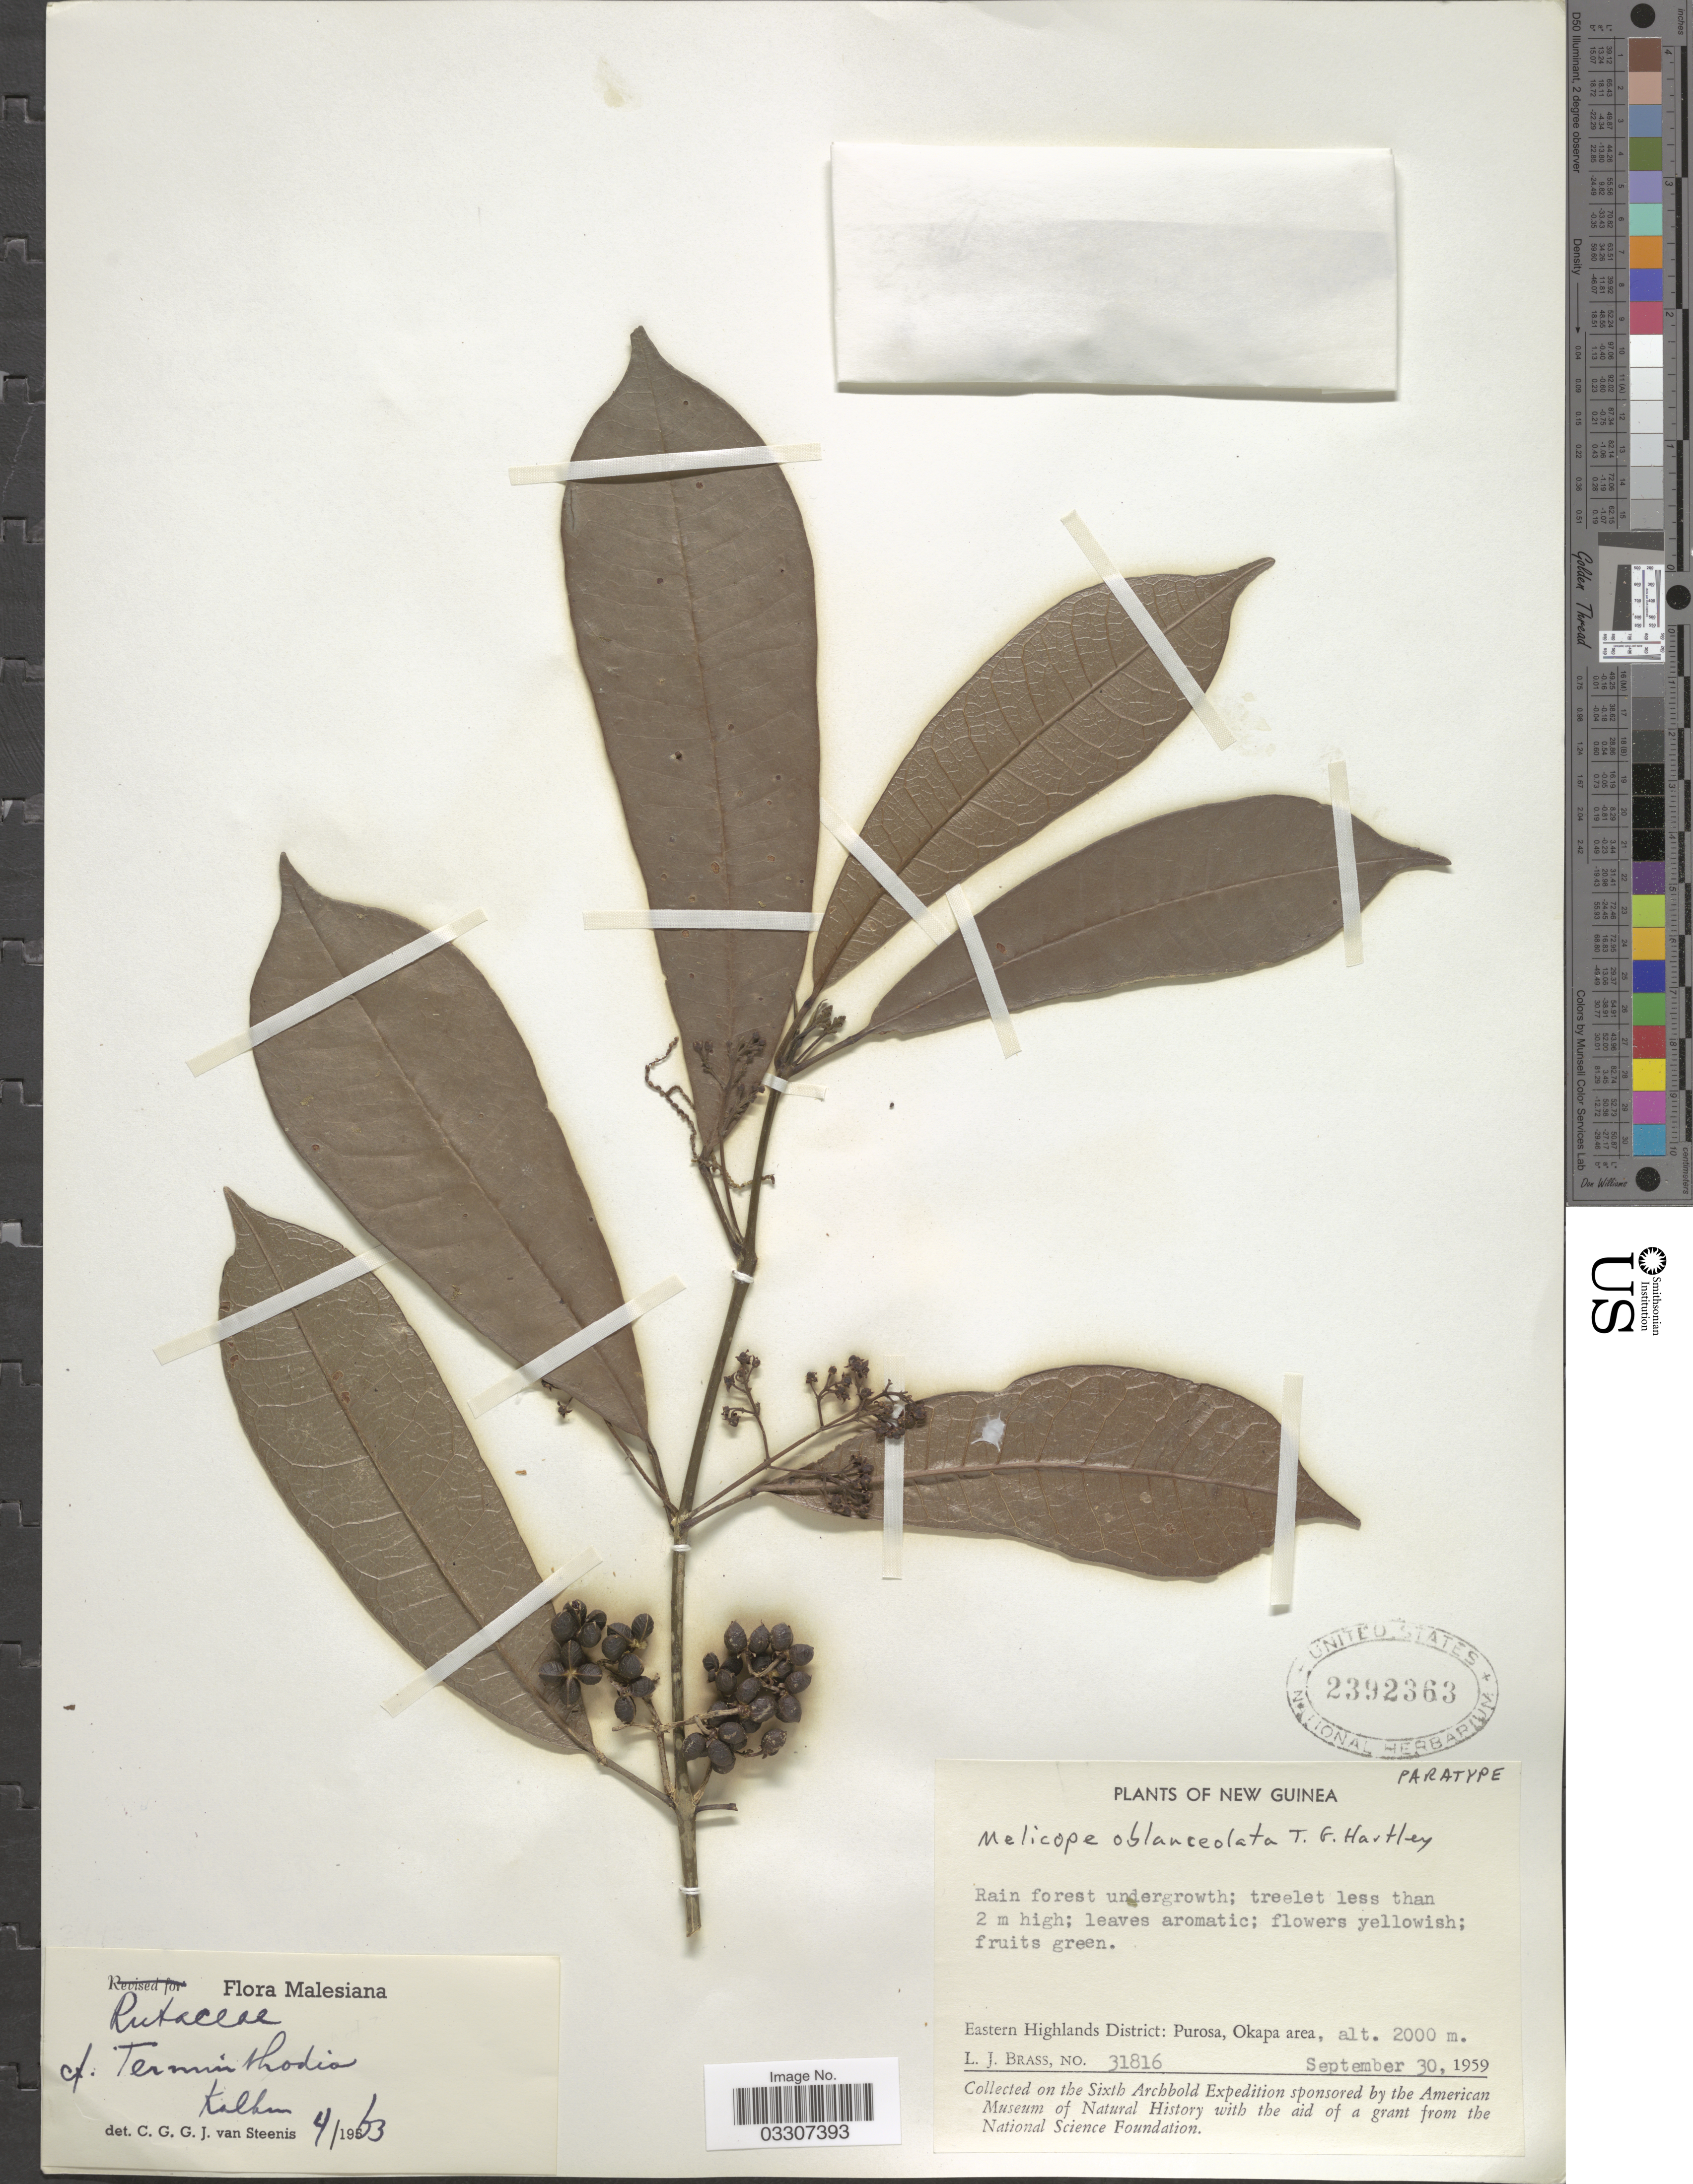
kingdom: Plantae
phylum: Tracheophyta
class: Magnoliopsida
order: Sapindales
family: Rutaceae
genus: Melicope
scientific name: Melicope oblanceolata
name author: T.G. Hartley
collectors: L. J. Brass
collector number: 31816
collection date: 1959-09-30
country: Papua New Guinea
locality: New Guinea. Eastern Highlands District: Purosa, Okapa area.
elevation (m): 2000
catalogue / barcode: US 2392363